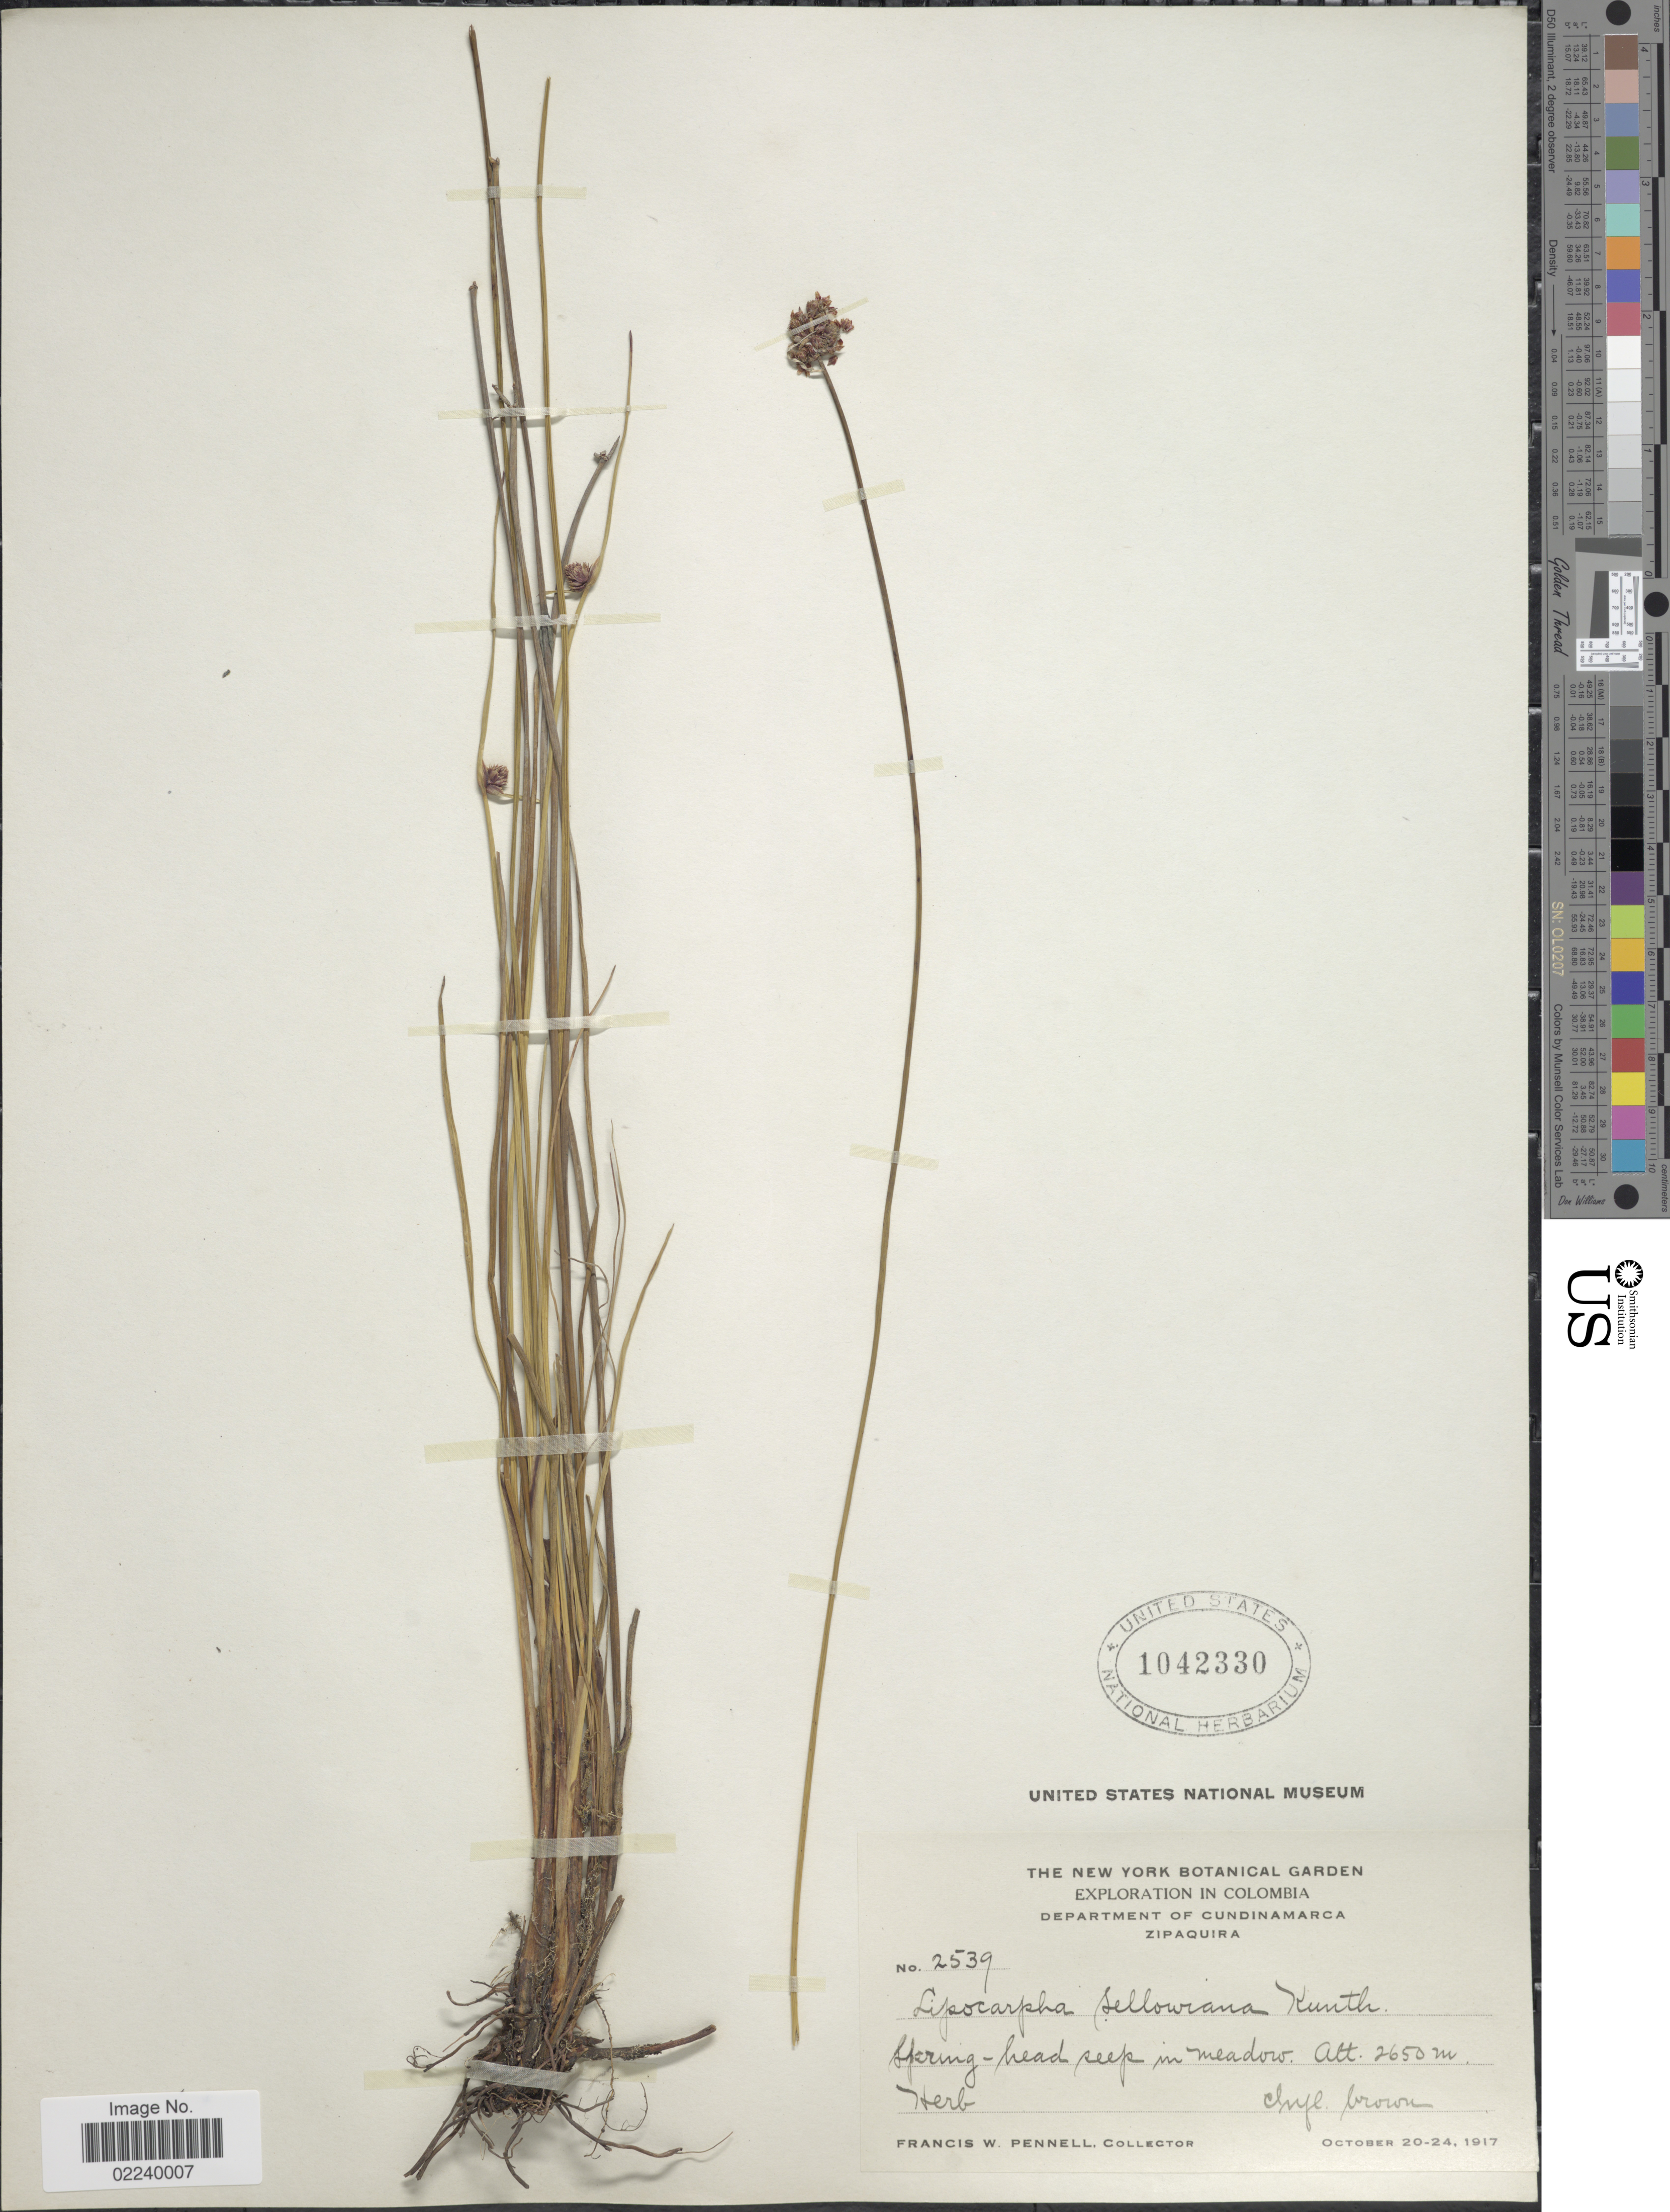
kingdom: Plantae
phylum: Tracheophyta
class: Liliopsida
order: Poales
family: Cyperaceae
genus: Cyperus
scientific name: Cyperus sellowianus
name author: (Kunth) T. Koyama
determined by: Strong, M. T., (US), Smithsonian Institution - National Museum of Natural History (UNITED STATES)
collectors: F. W. Pennell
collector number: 2539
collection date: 1917-10-20/1917-10-24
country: Colombia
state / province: Cundinamarca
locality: Zipaquira, in meadow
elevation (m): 2650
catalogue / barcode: US 1042330